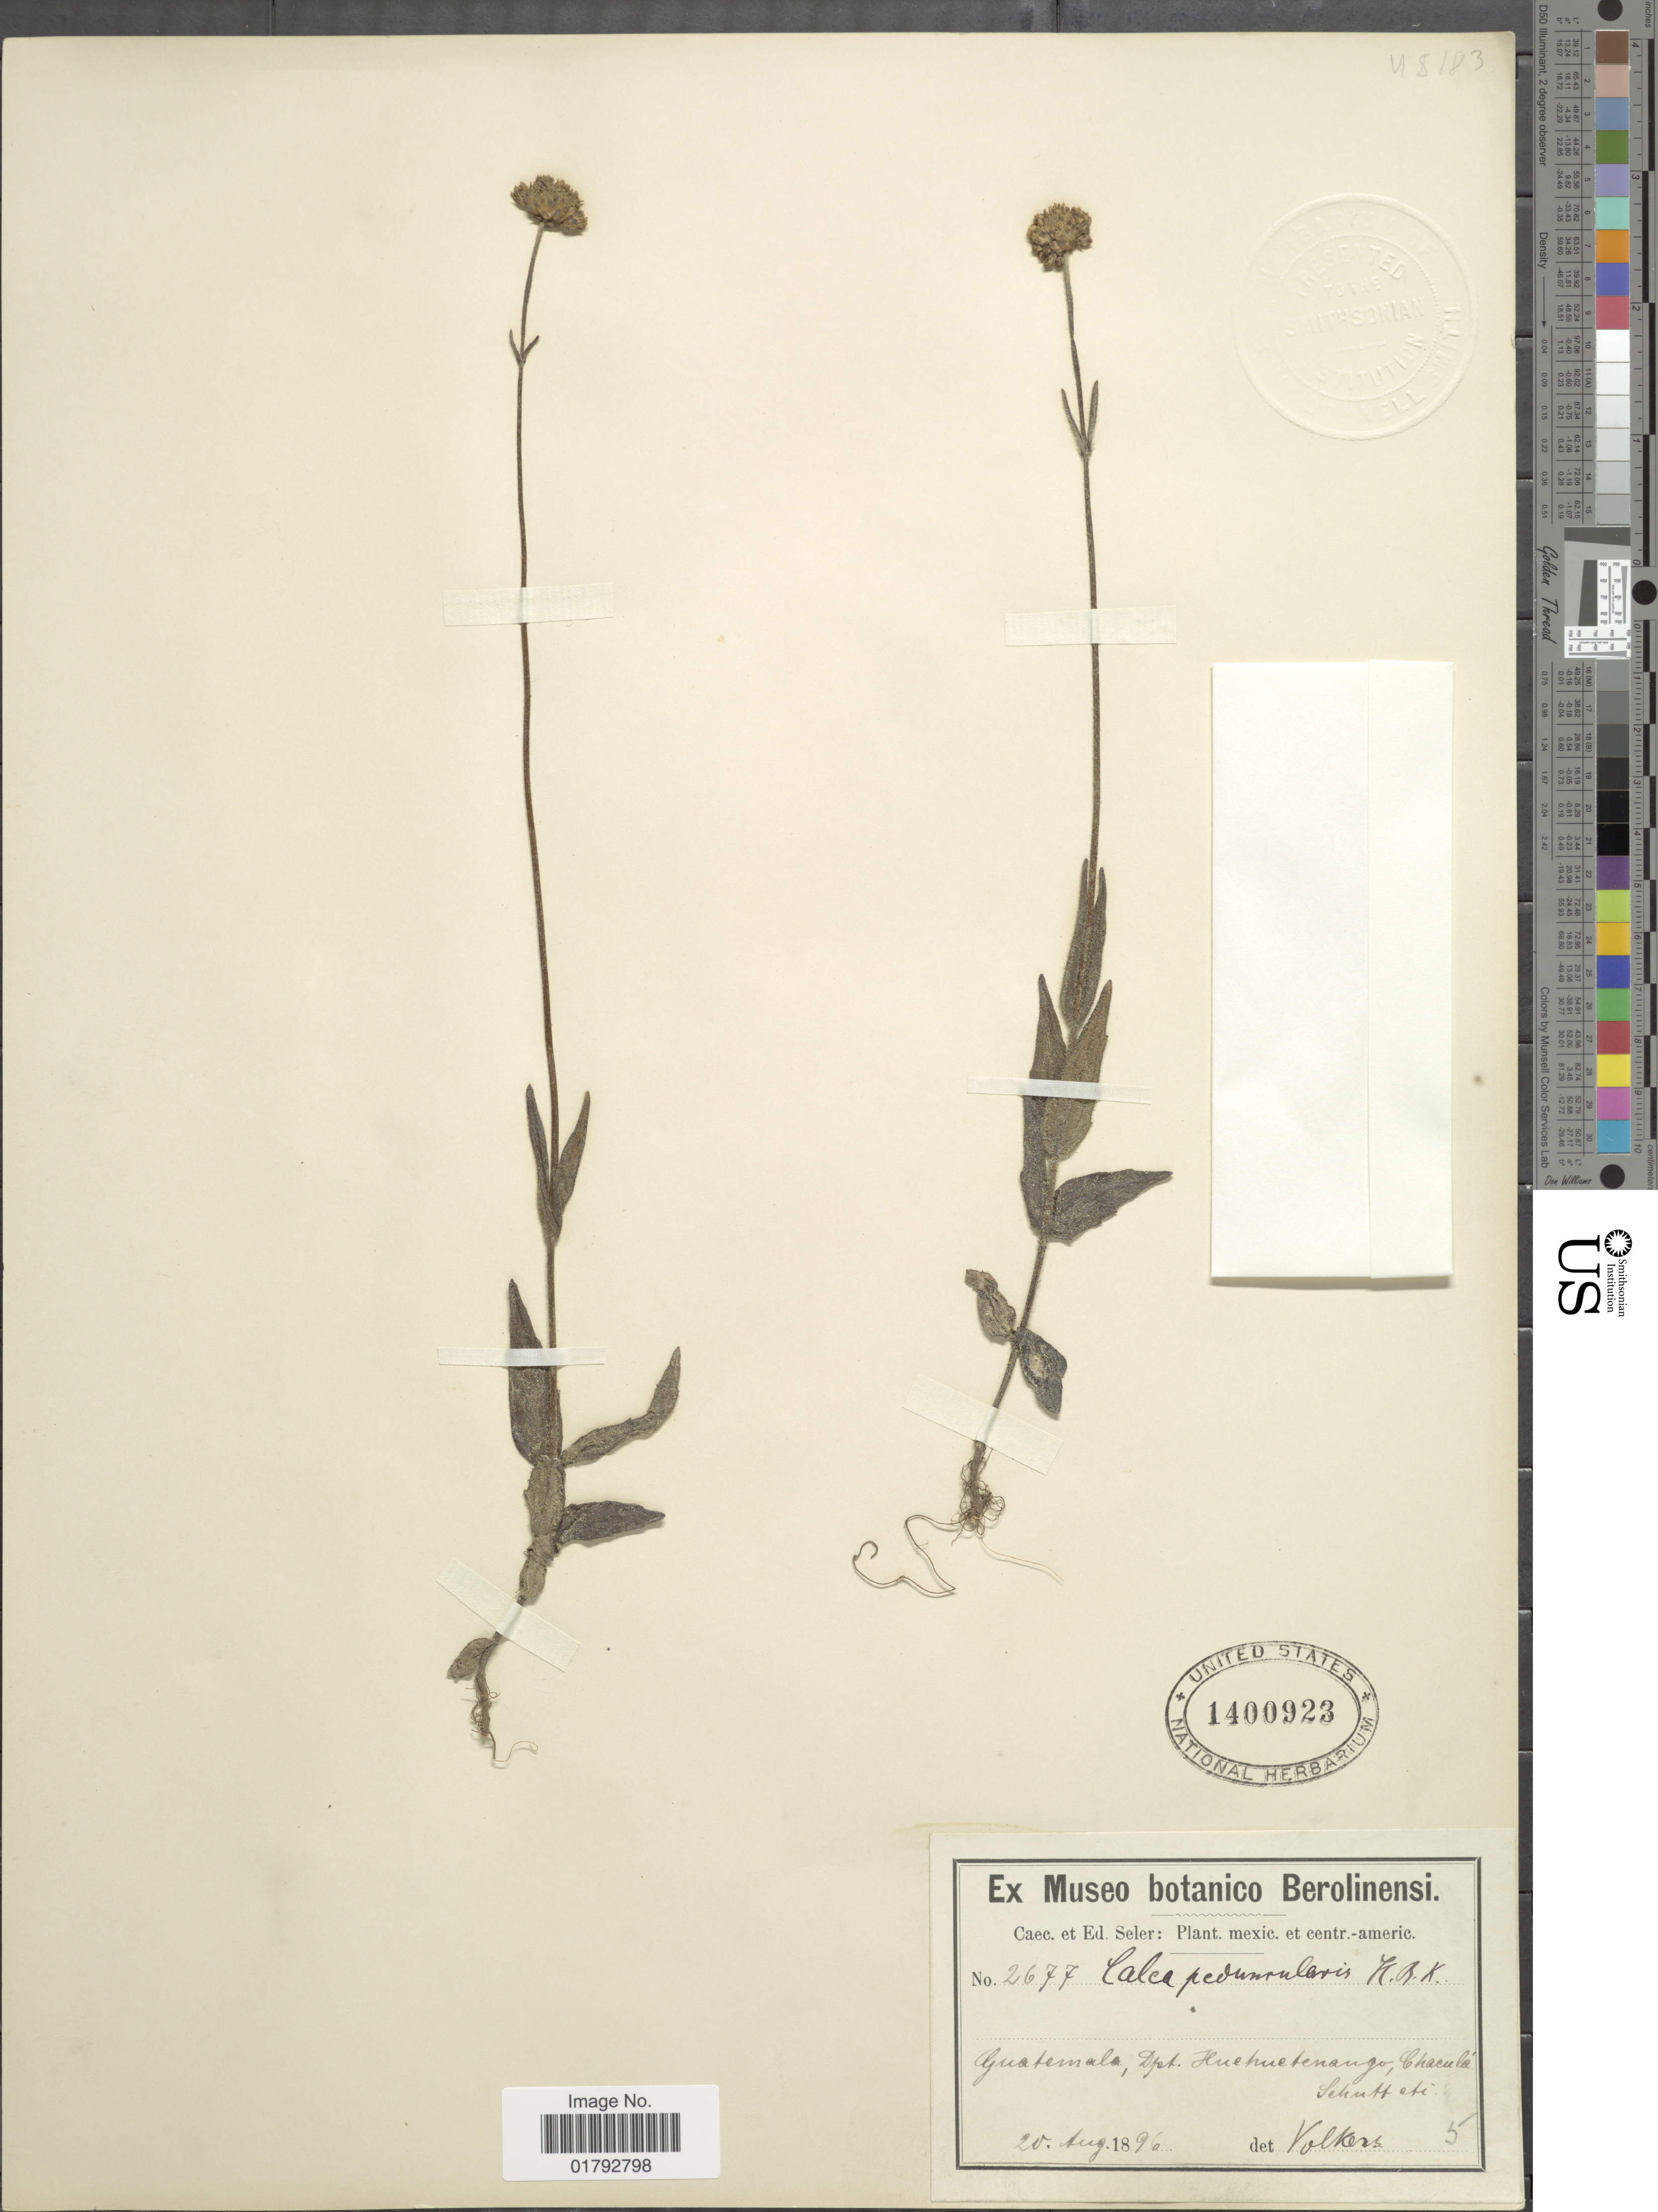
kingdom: Plantae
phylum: Tracheophyta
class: Magnoliopsida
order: Asterales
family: Asteraceae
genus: Alloispermum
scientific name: Alloispermum scabrum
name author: (Lag.) H. Rob.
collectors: ex Caec. et Ed Seler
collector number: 2677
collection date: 1896-08-20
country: Guatemala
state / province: Huehuetenango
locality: Guatemala, Dpt. Huehuetenango, Chacula, Schutt etc.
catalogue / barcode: US 1400923